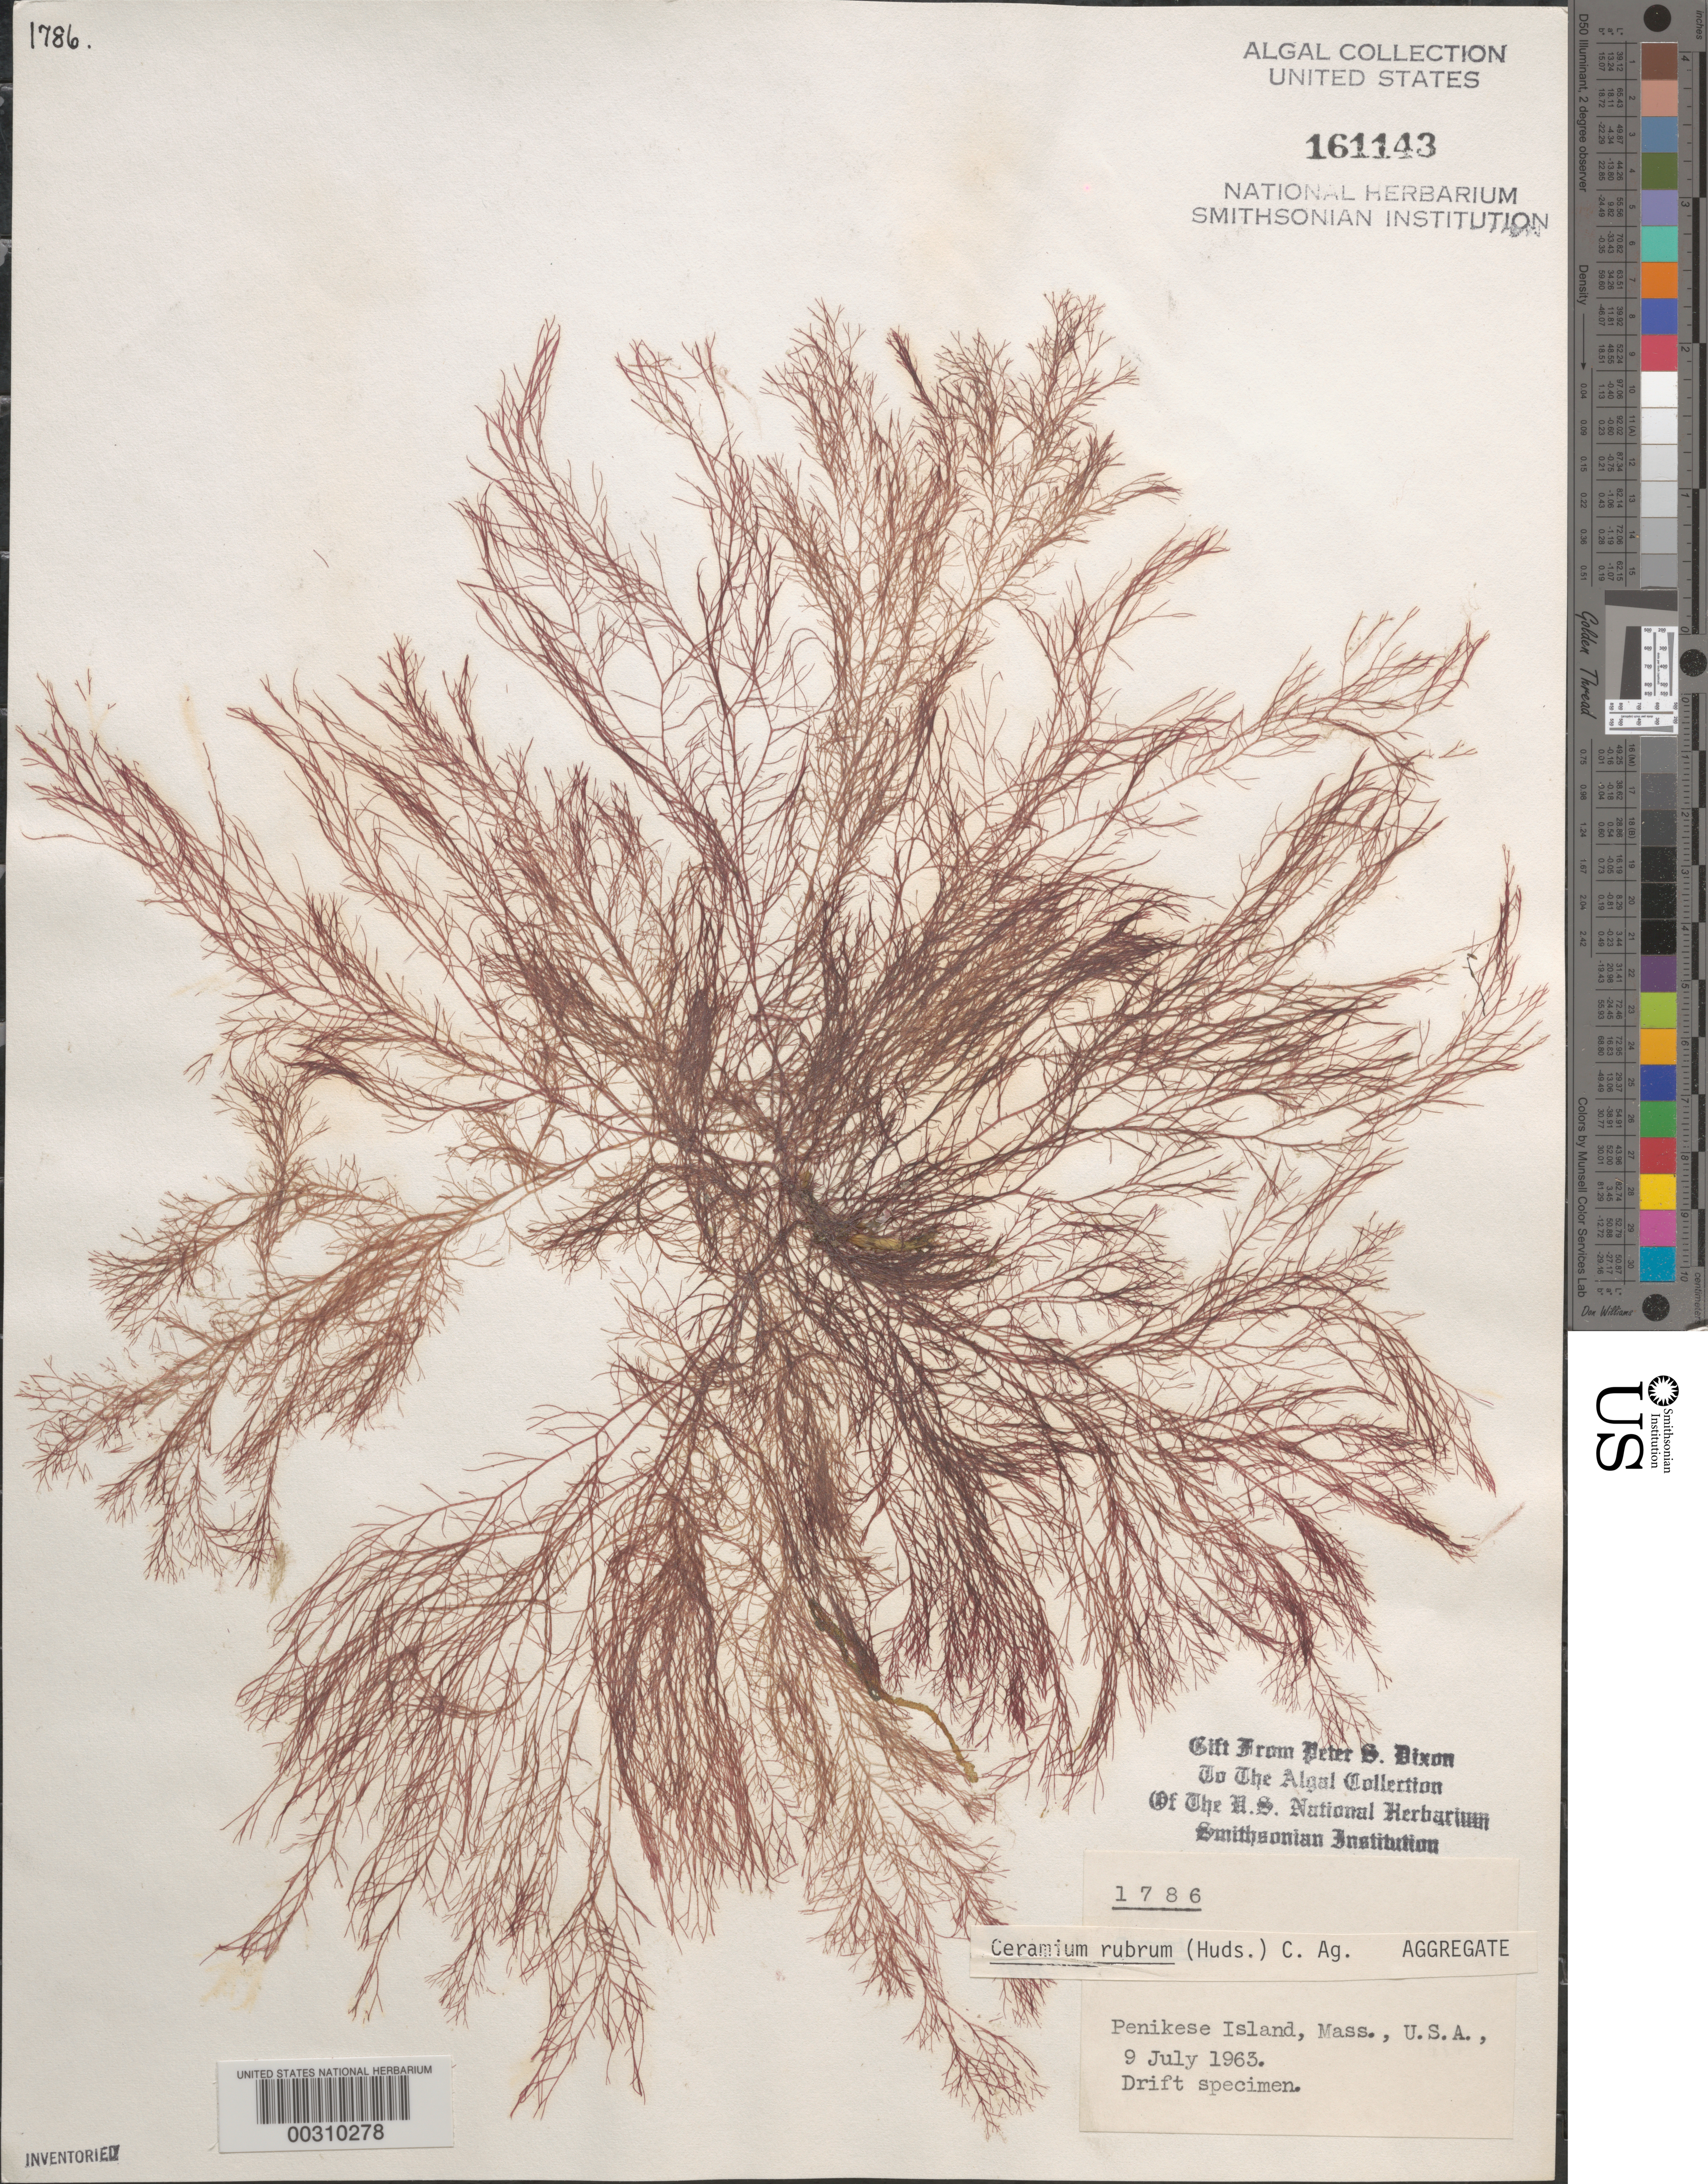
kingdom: Plantae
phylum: Rhodophyta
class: Florideophyceae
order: Ceramiales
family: Ceramiaceae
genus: Ceramium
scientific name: Ceramium rubrum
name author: C. Agardh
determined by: Dixon, P. S.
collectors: P. S. Dixon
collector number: PSD 1786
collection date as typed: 09 Jul 1963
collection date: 1963-07-09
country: United States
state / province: Massachusetts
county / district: Dukes County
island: Penikese Island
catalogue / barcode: US 161143